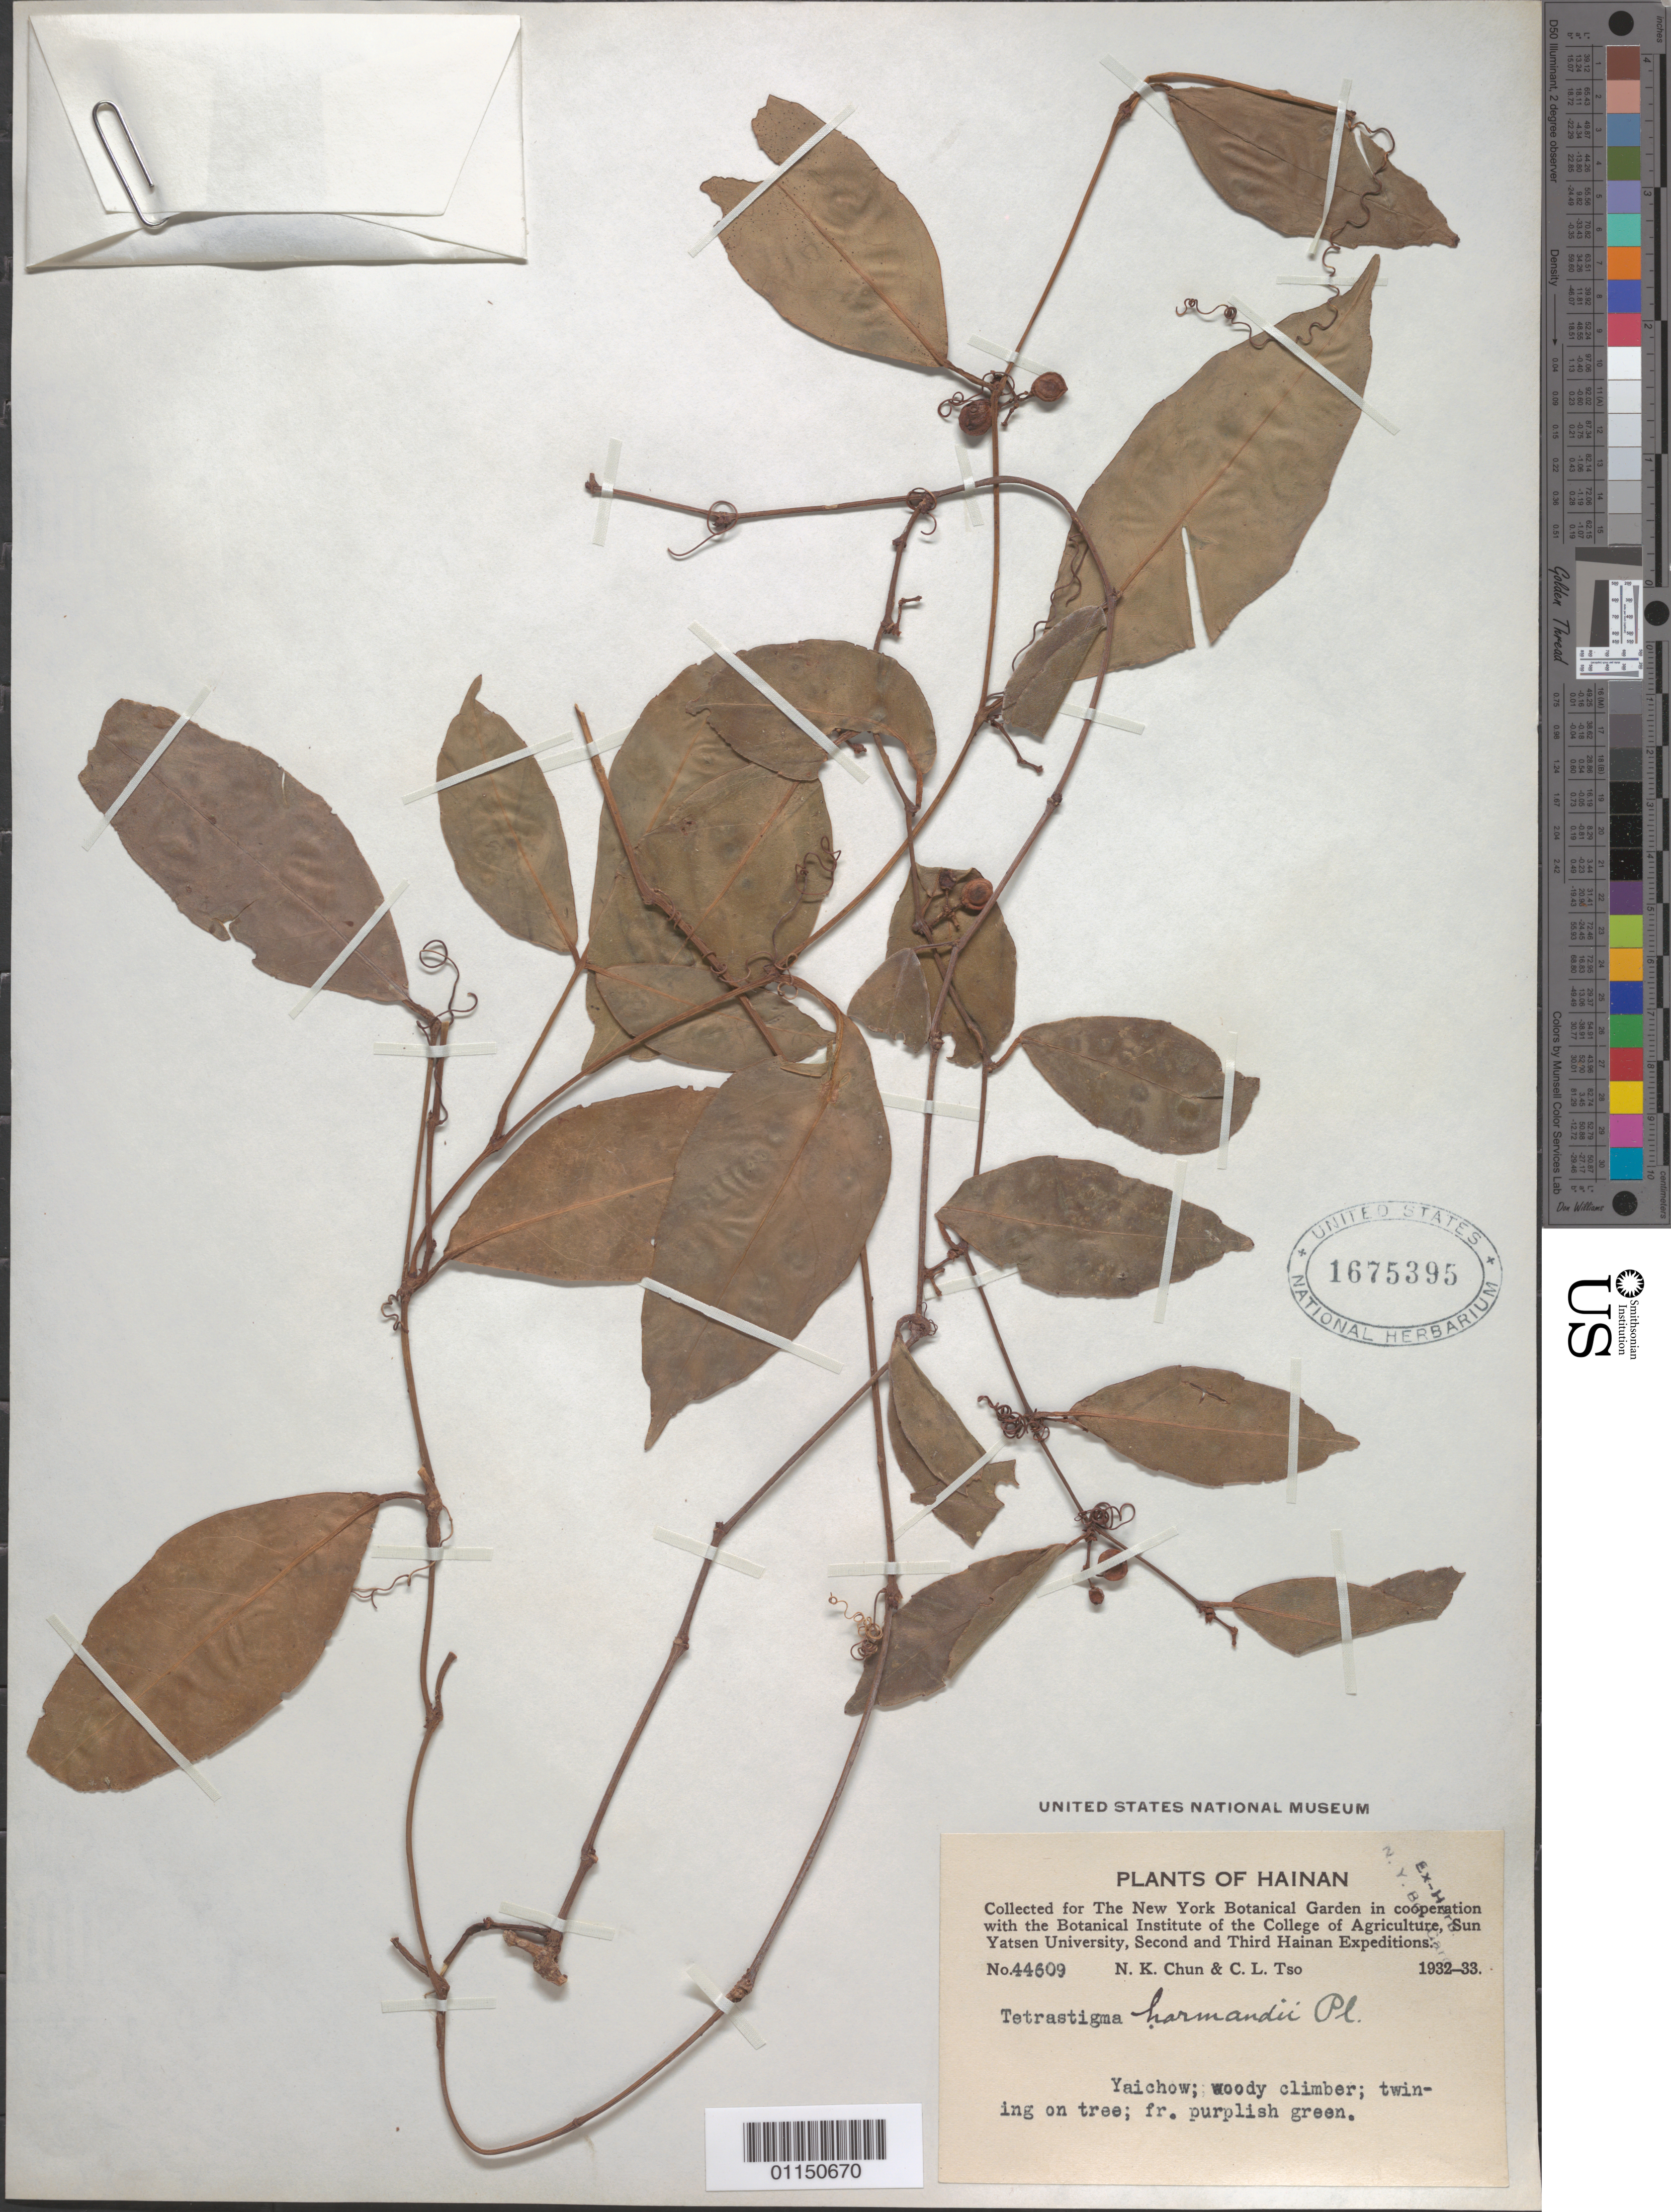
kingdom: Plantae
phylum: Tracheophyta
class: Magnoliopsida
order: Vitales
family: Vitaceae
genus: Tetrastigma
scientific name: Tetrastigma harmandii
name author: Planch.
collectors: N. K. Chun & C. Tso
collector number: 44609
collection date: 1932/1933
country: China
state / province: Hainan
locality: Yaichow.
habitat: Woody climber; twining on tree.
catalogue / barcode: US 1675395